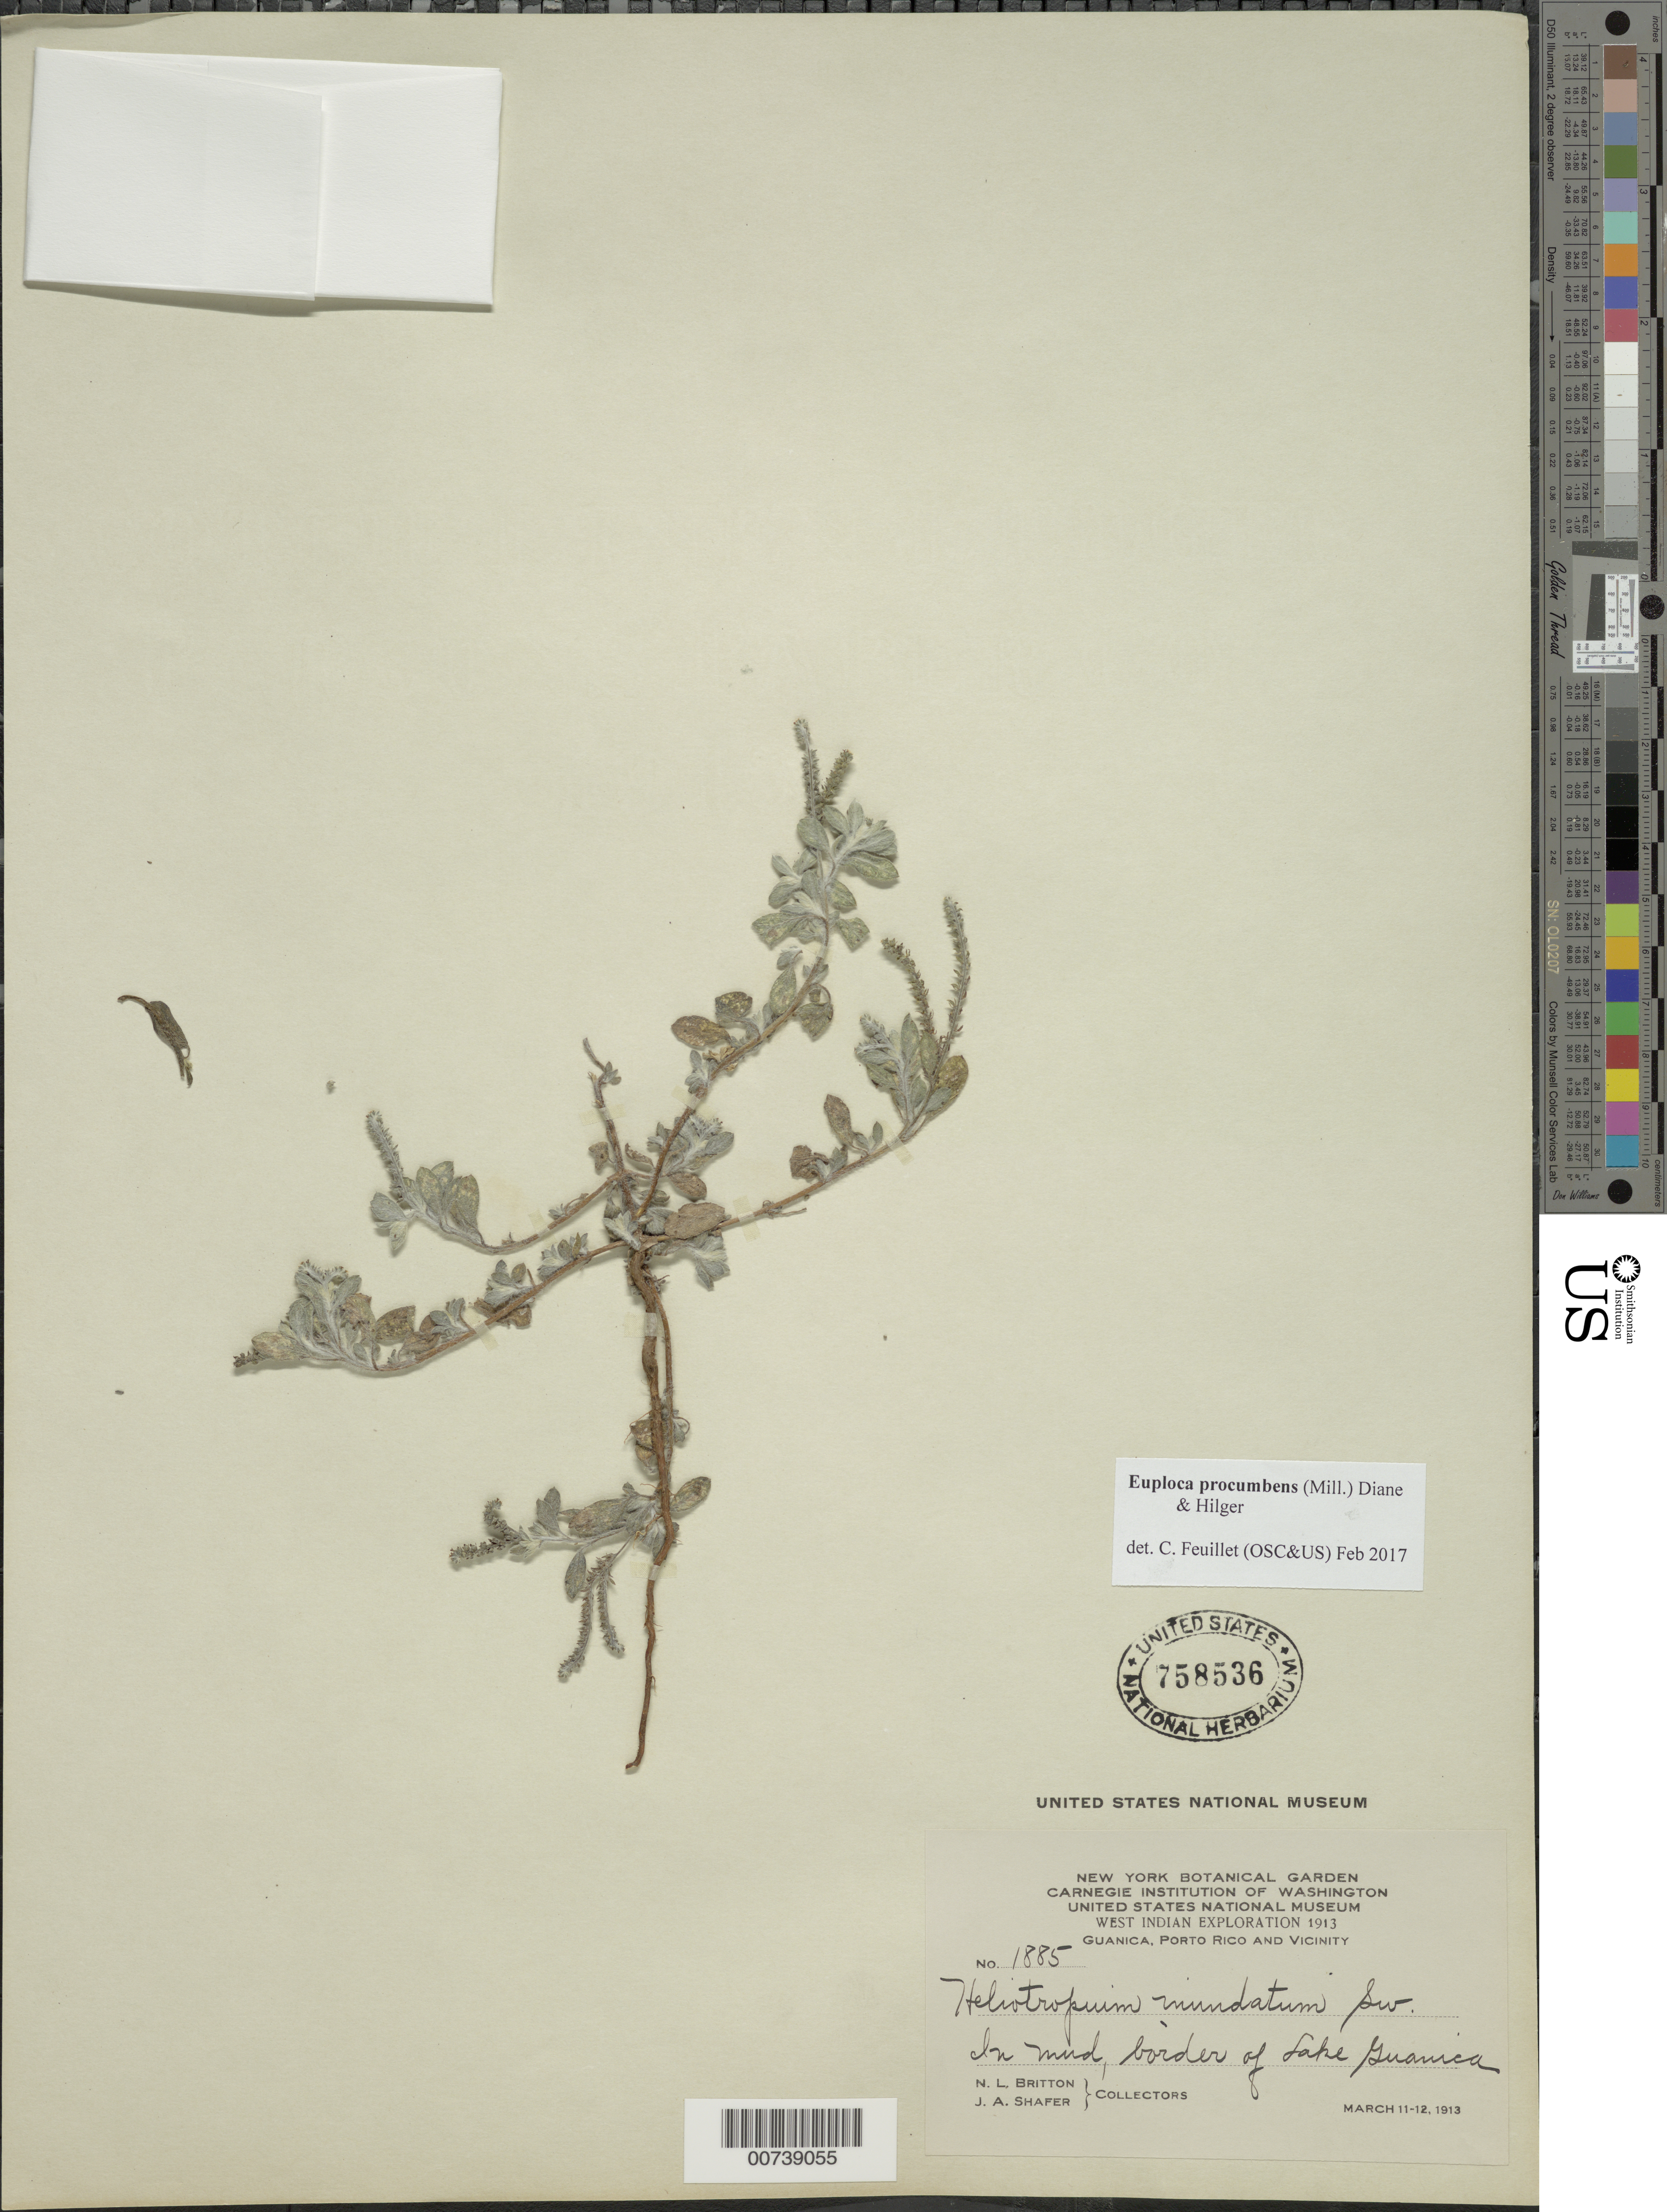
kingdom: Plantae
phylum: Tracheophyta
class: Magnoliopsida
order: Boraginales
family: Heliotropiaceae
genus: Euploca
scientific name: Euploca procumbens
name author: (Mill.) Diane & Hilger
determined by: Feuillet, C.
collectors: N. Britton & J. A. Shafer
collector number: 1885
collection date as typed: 11 Mar 1913 to 12 Mar 1913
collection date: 1913-03-11/1913-03-12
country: Puerto Rico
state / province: Guánica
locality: Guanica, border of Lake Guanica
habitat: In mud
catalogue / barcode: US 758536